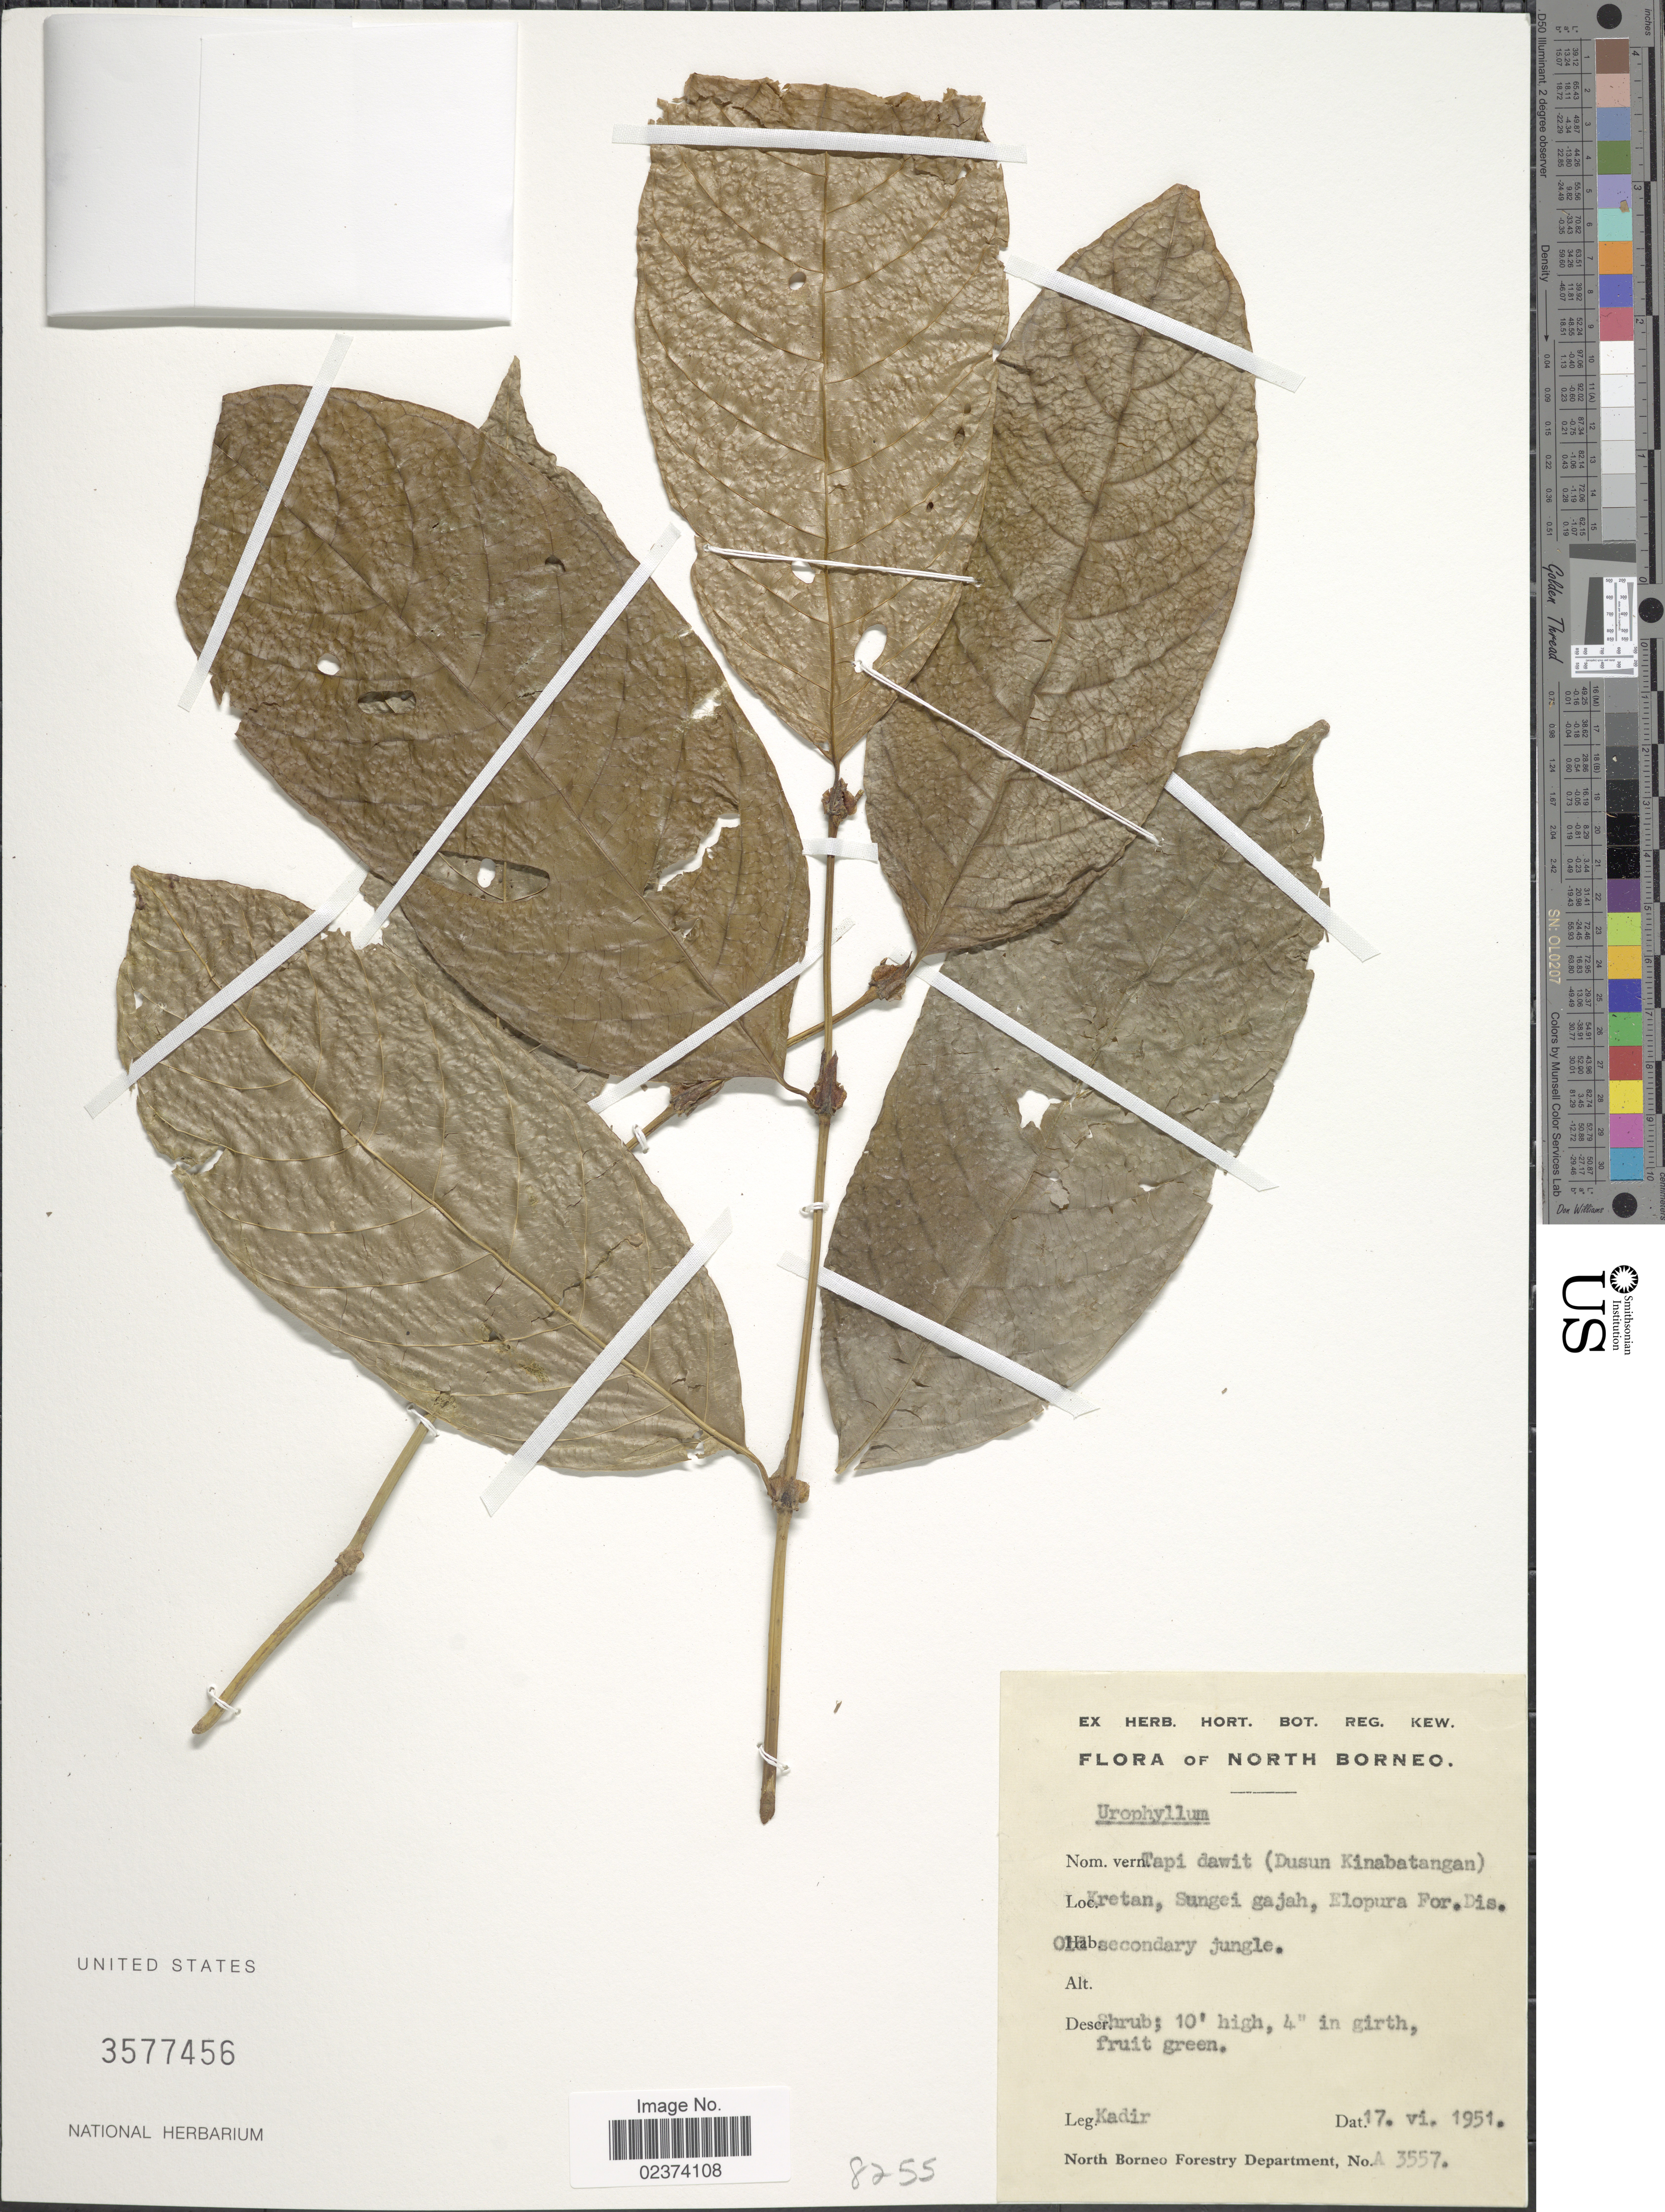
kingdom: Plantae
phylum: Tracheophyta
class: Magnoliopsida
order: Gentianales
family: Rubiaceae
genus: Urophyllum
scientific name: Urophyllum sp.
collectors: -. Kadir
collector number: A3557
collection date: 1951-06-17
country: Malaysia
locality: North Borneo, Kretan, Sungei gajah, Elopura For. Dis.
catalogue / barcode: US 3577456